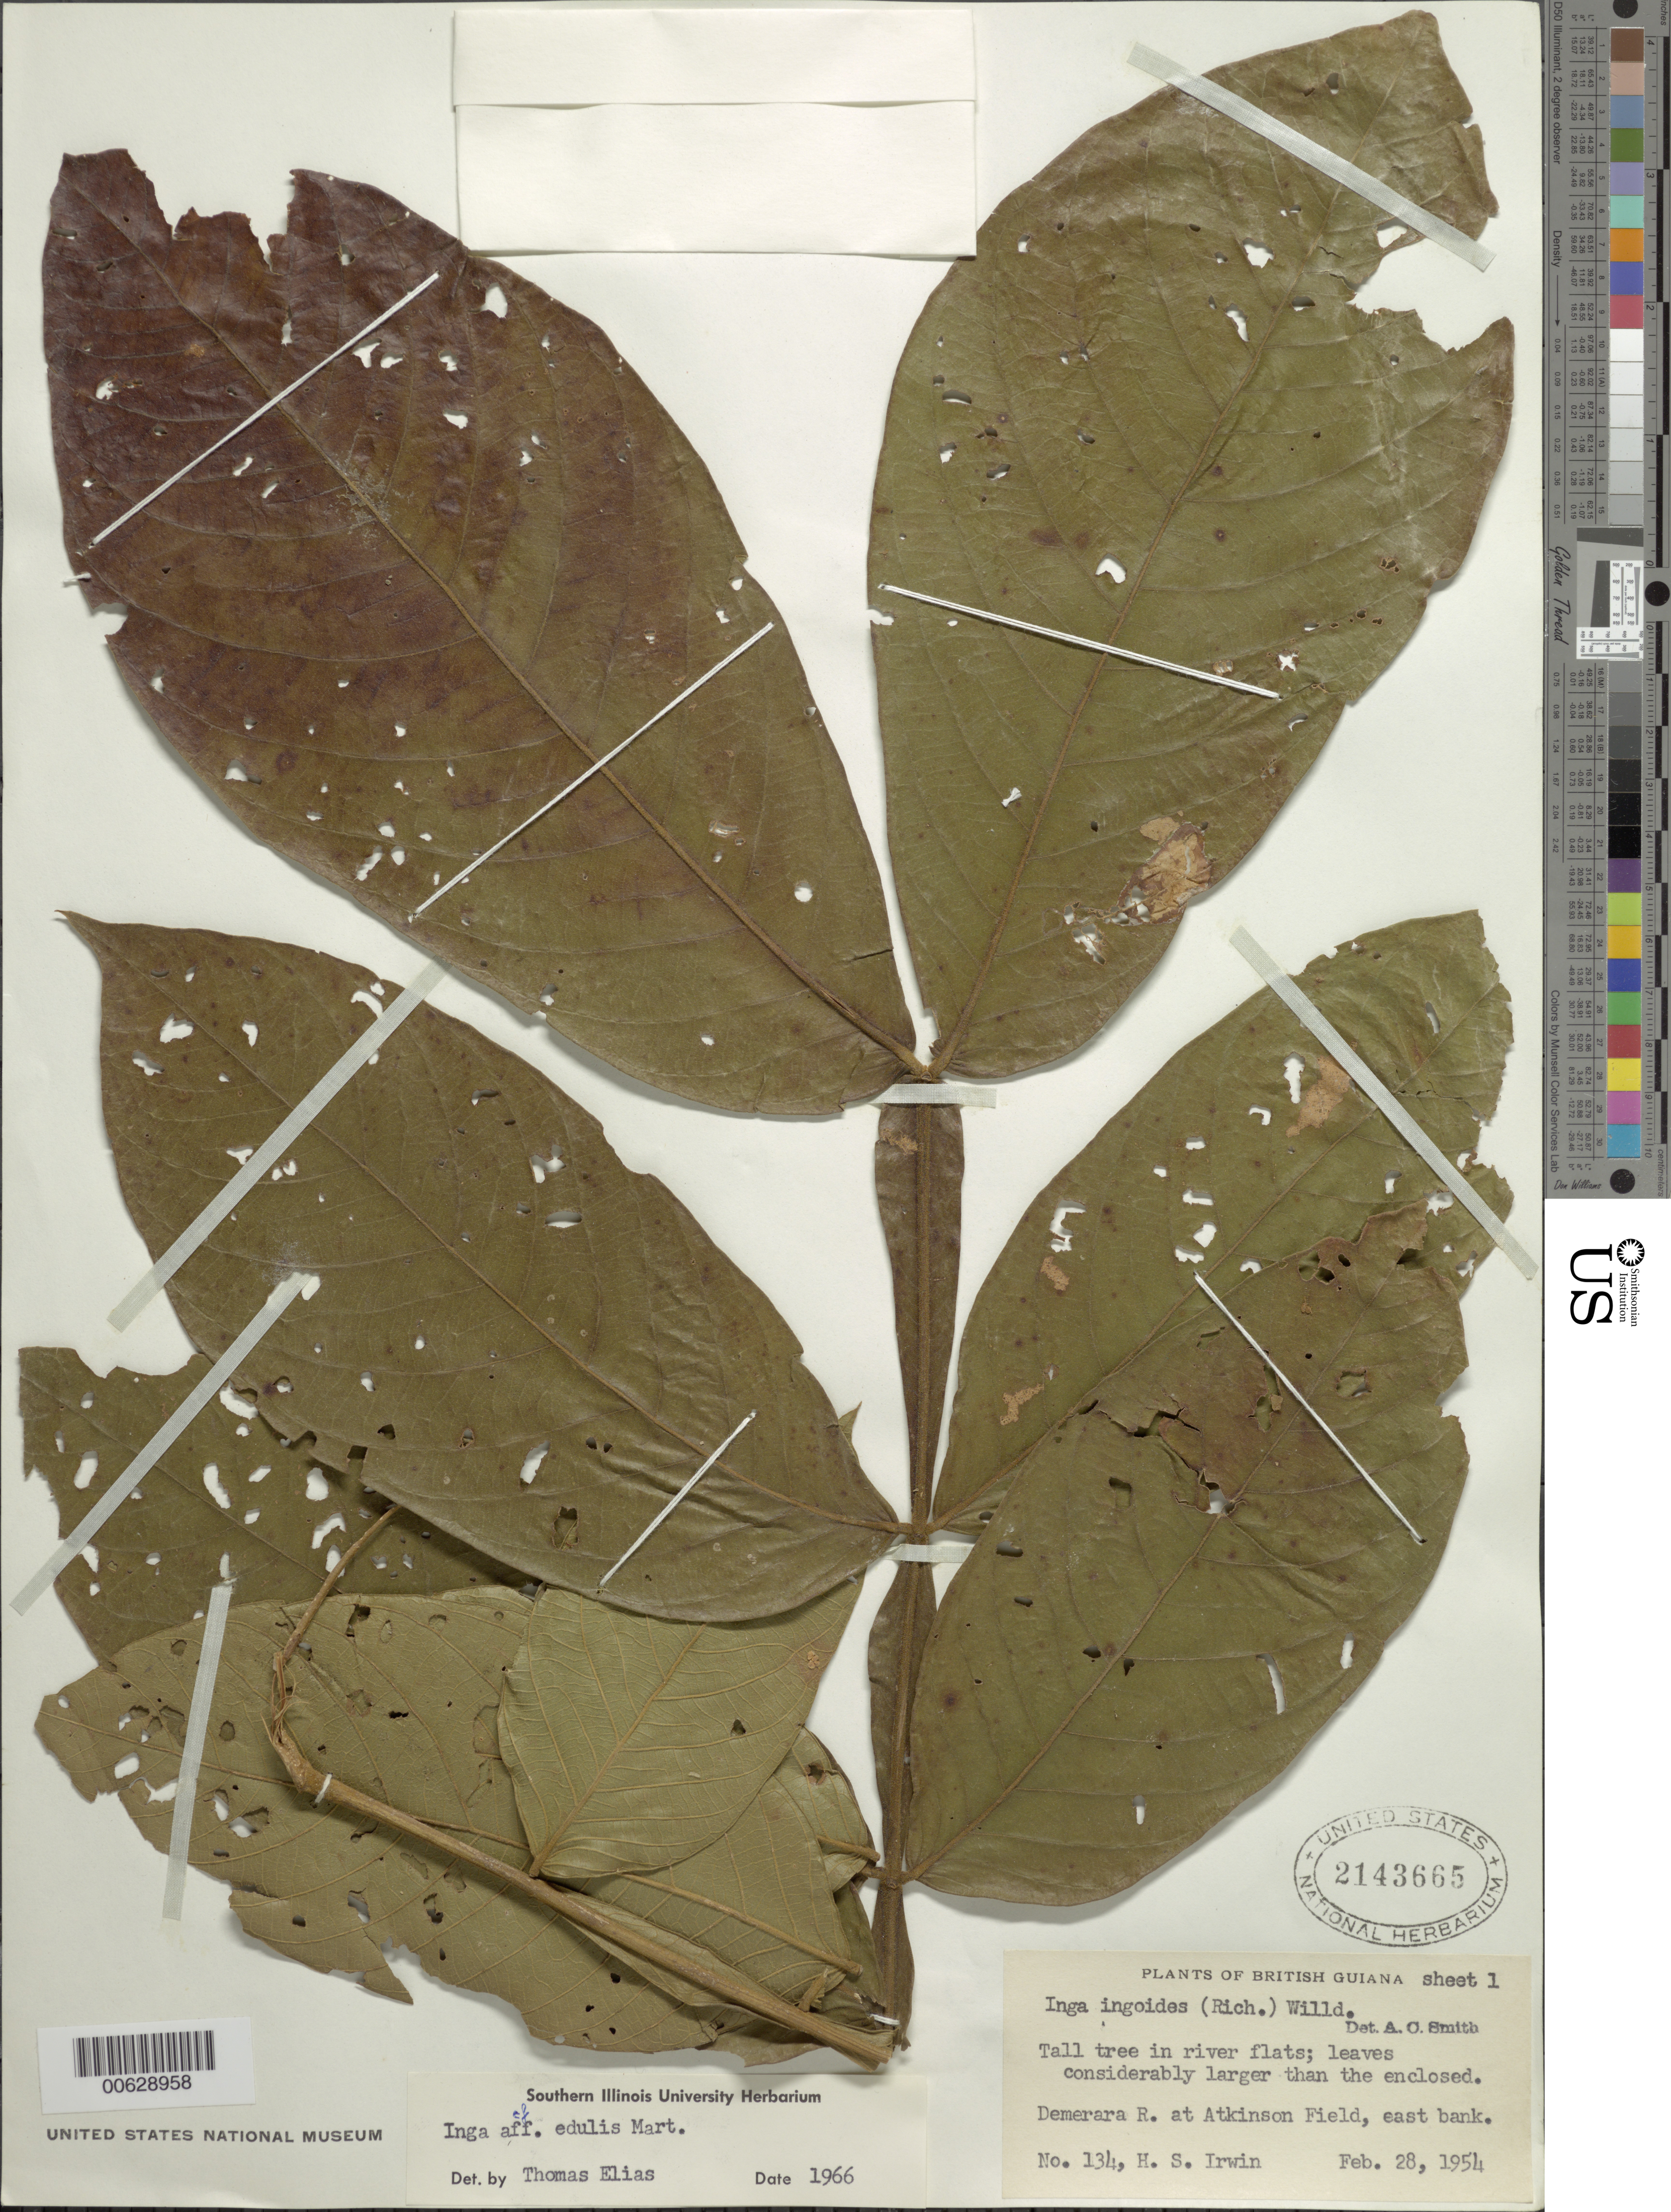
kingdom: Plantae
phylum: Tracheophyta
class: Magnoliopsida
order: Fabales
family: Fabaceae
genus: Inga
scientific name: Inga edulis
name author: Mart.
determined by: Elias, Thomas S.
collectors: H. Irwin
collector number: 134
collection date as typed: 28-Feb-54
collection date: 1954-02-28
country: Guyana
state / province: Demerara-Mahaica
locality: Atkinson Field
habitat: River flats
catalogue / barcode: US 2143665